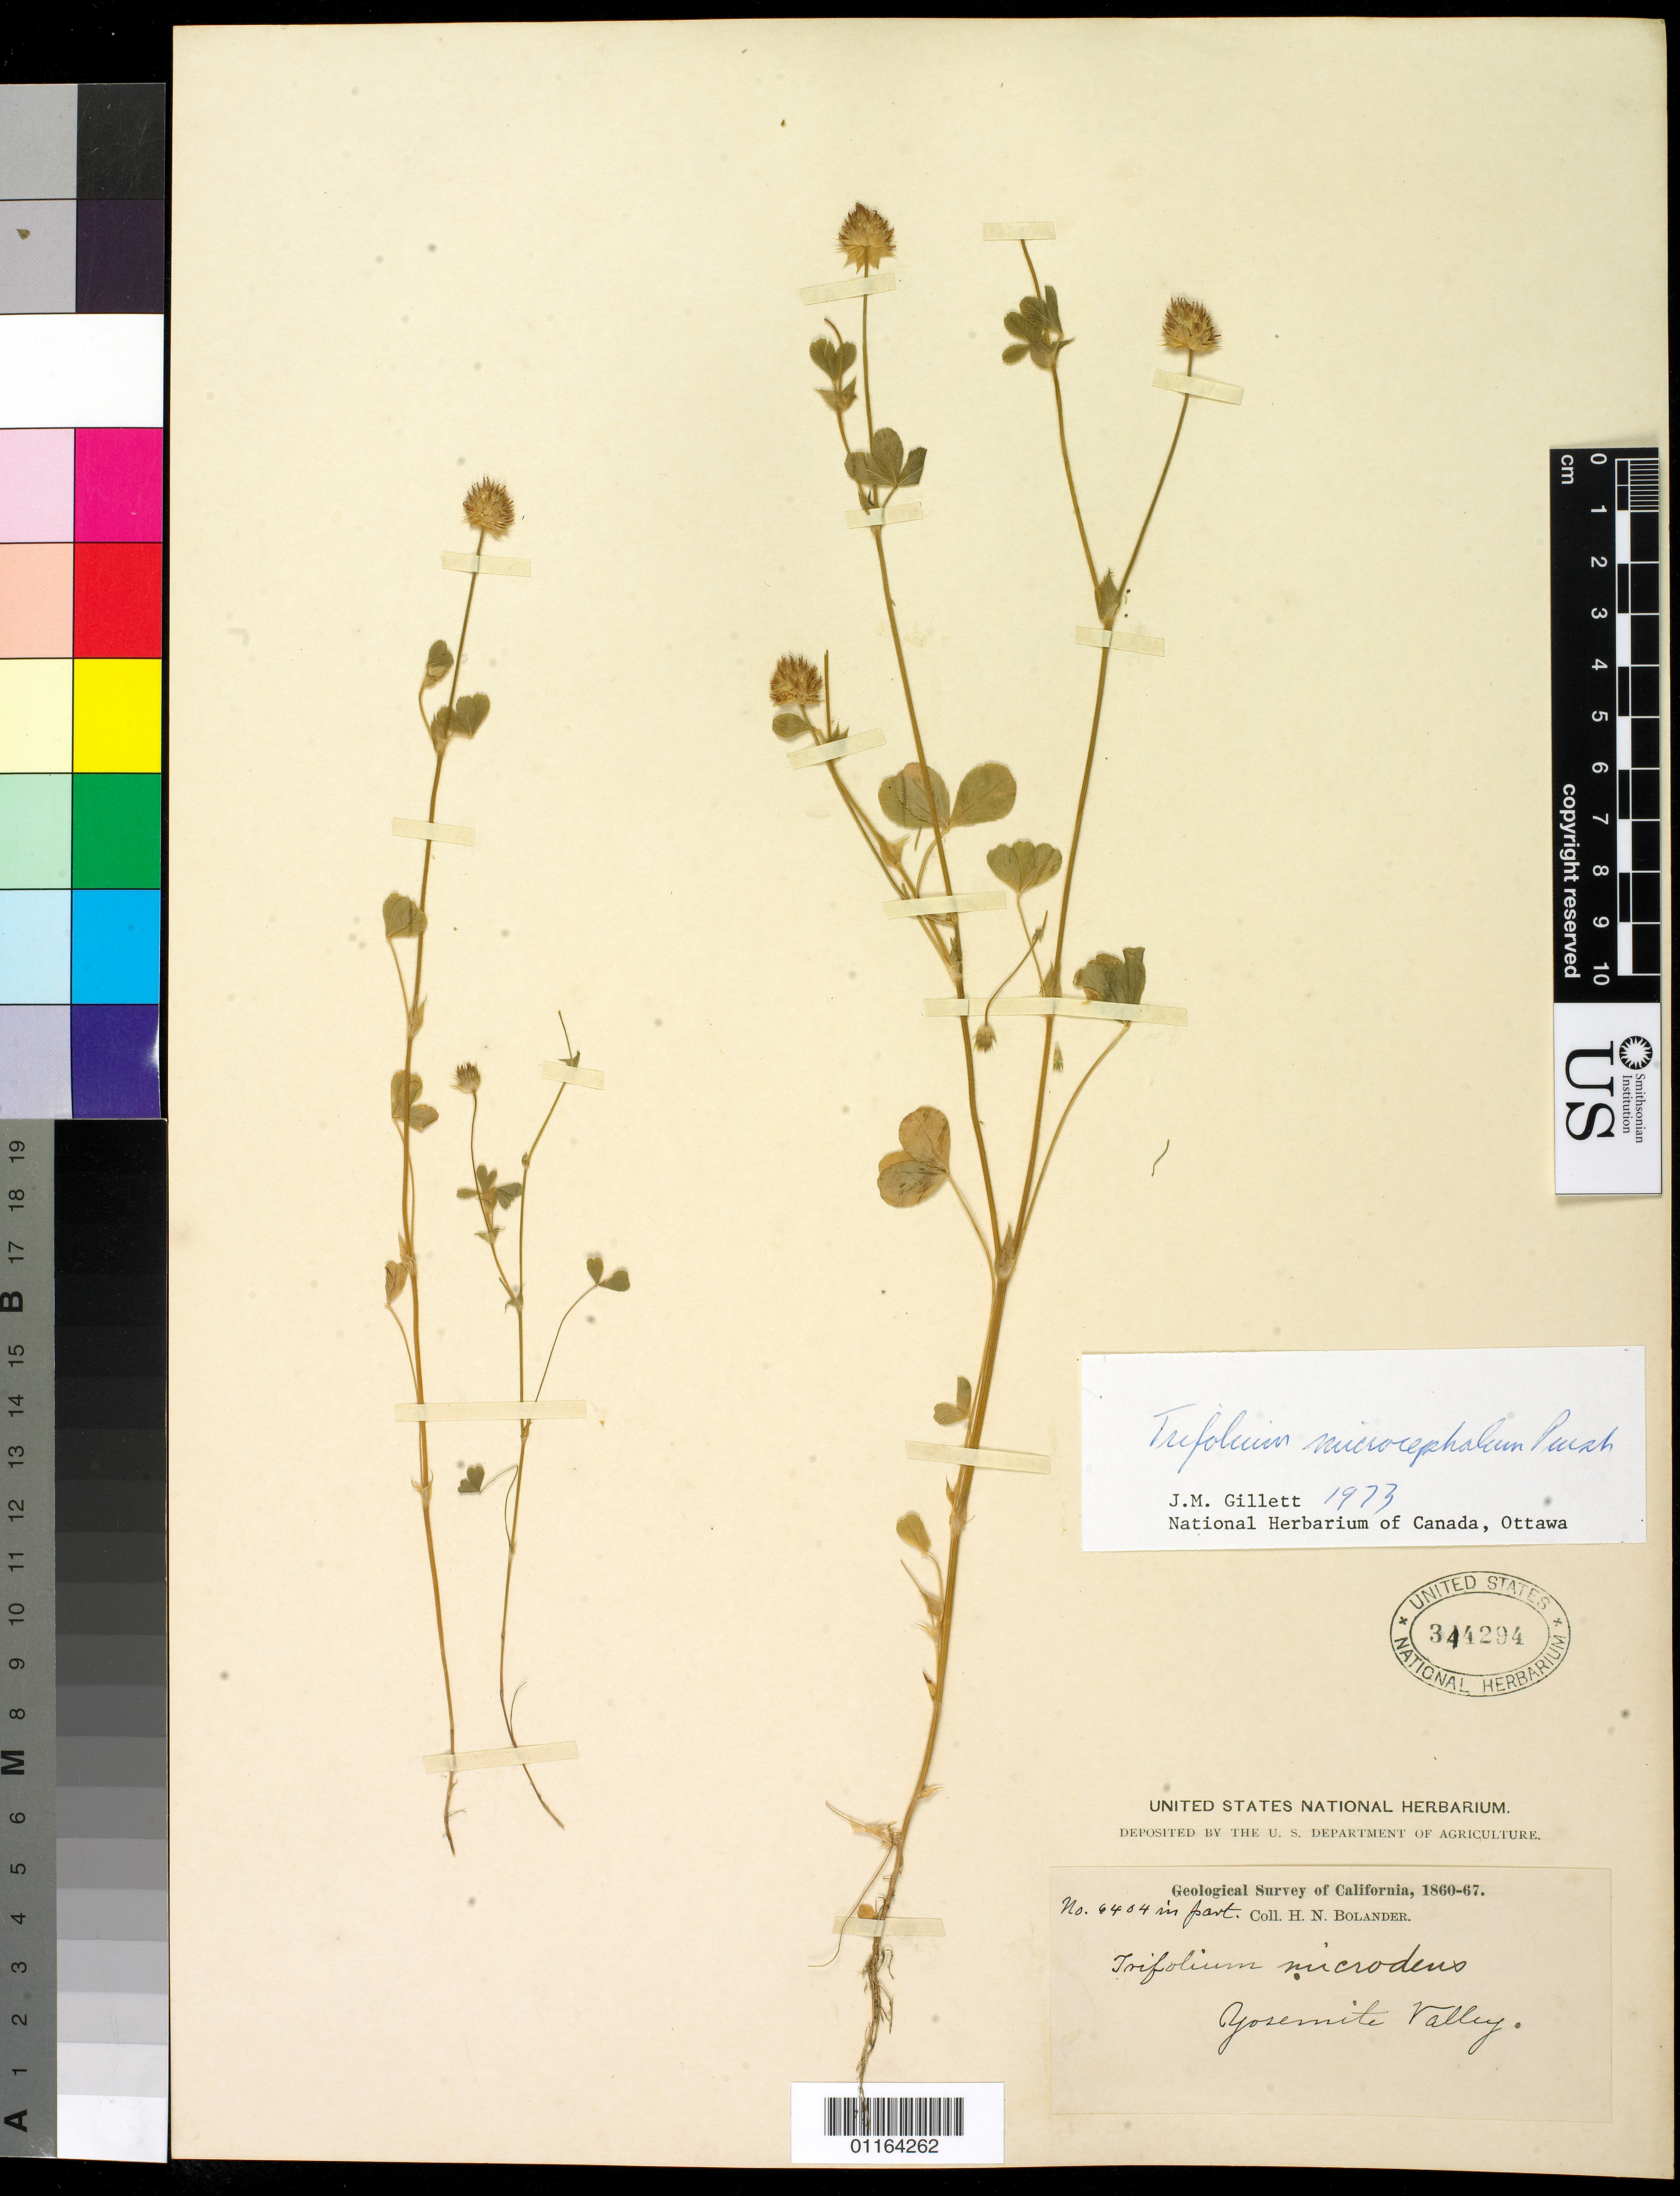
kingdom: Plantae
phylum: Tracheophyta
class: Magnoliopsida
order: Fabales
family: Fabaceae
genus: Trifolium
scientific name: Trifolium microcephalum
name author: Pursh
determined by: Gillett, J. M.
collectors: H. Bolander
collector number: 6404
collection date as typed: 1860 to -- -- 1867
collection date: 1860/1867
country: United States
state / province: California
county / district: Mariposa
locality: Yosemite Valley.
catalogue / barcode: US 344294